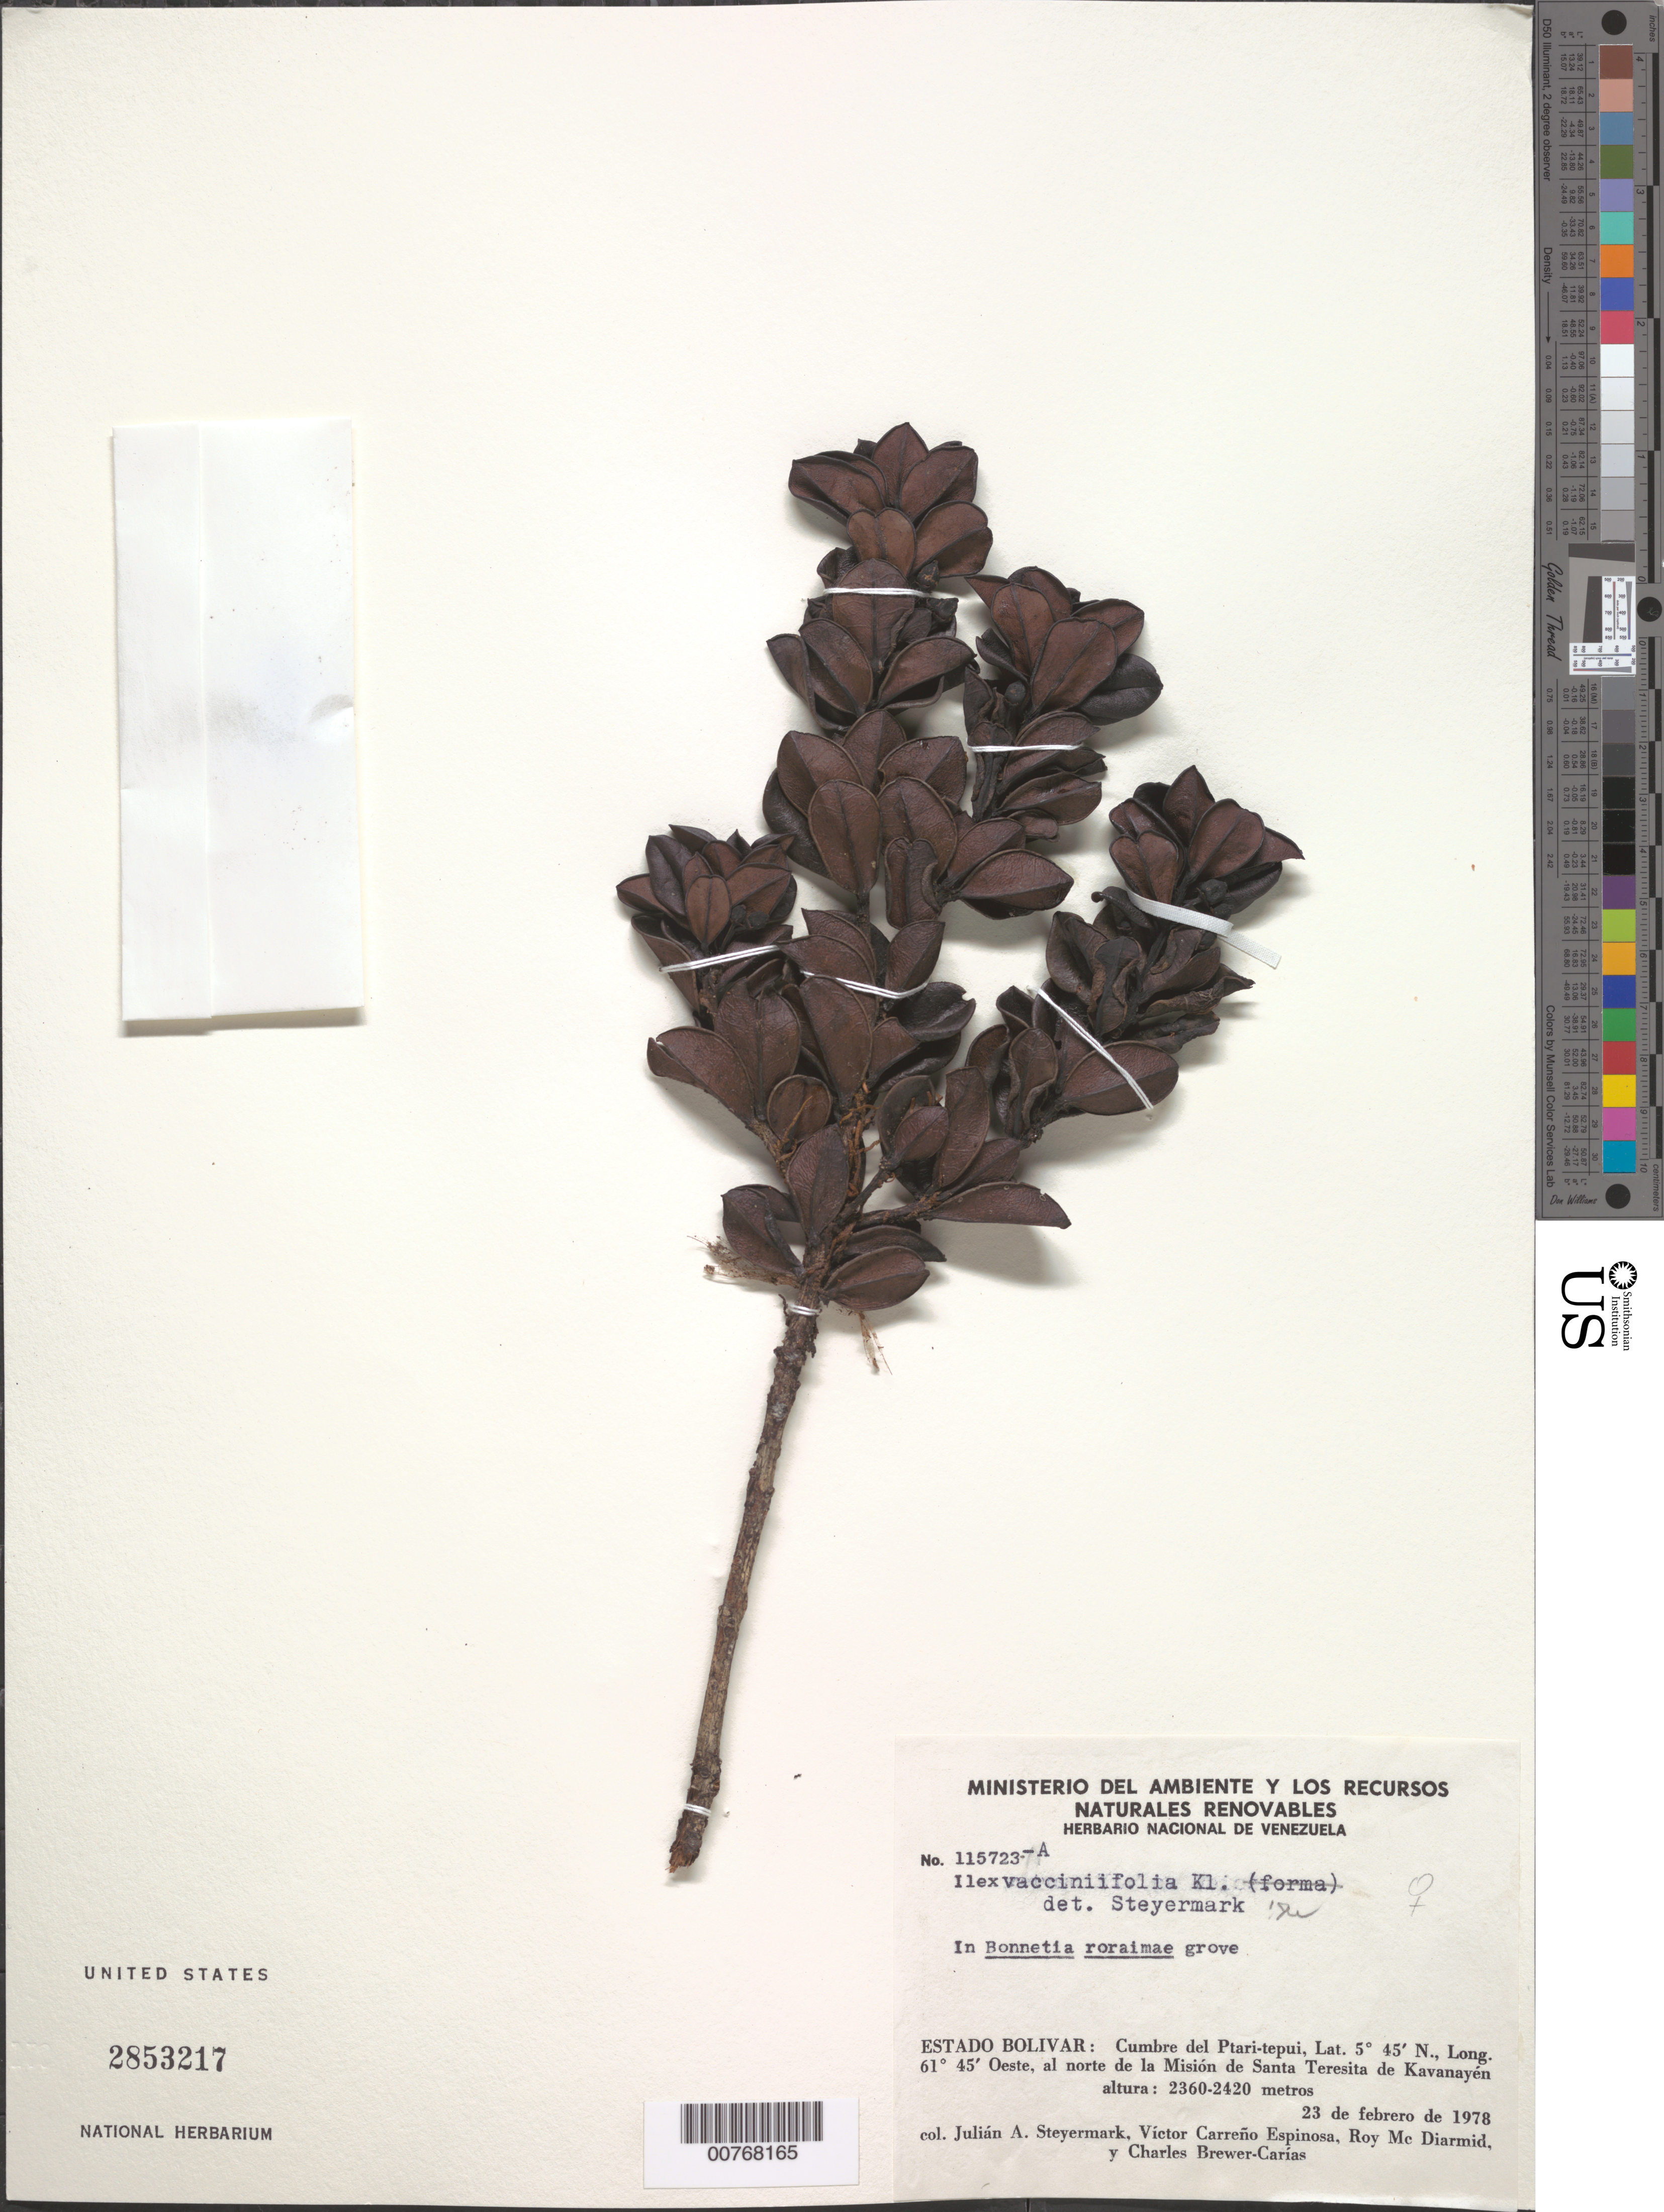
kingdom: Plantae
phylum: Tracheophyta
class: Magnoliopsida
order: Aquifoliales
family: Aquifoliaceae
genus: Ilex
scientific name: Ilex vacciniifolia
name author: Klotzsch ex Reissek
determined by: Wurdack, John J., (US), US (UNITED STATES)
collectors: J. Steyermark, V. Carreño E., R. Mc Diarmid & C. Brewer-Carias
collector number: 115723 A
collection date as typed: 23-Feb-78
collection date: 1978-02-23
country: Venezuela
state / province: Bolívar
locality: Ptari-tepuí, cumbre, N of Mision Santa Teresita de Kavanayen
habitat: Bonnetia raraimae grove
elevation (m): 2360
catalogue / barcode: US 2853217